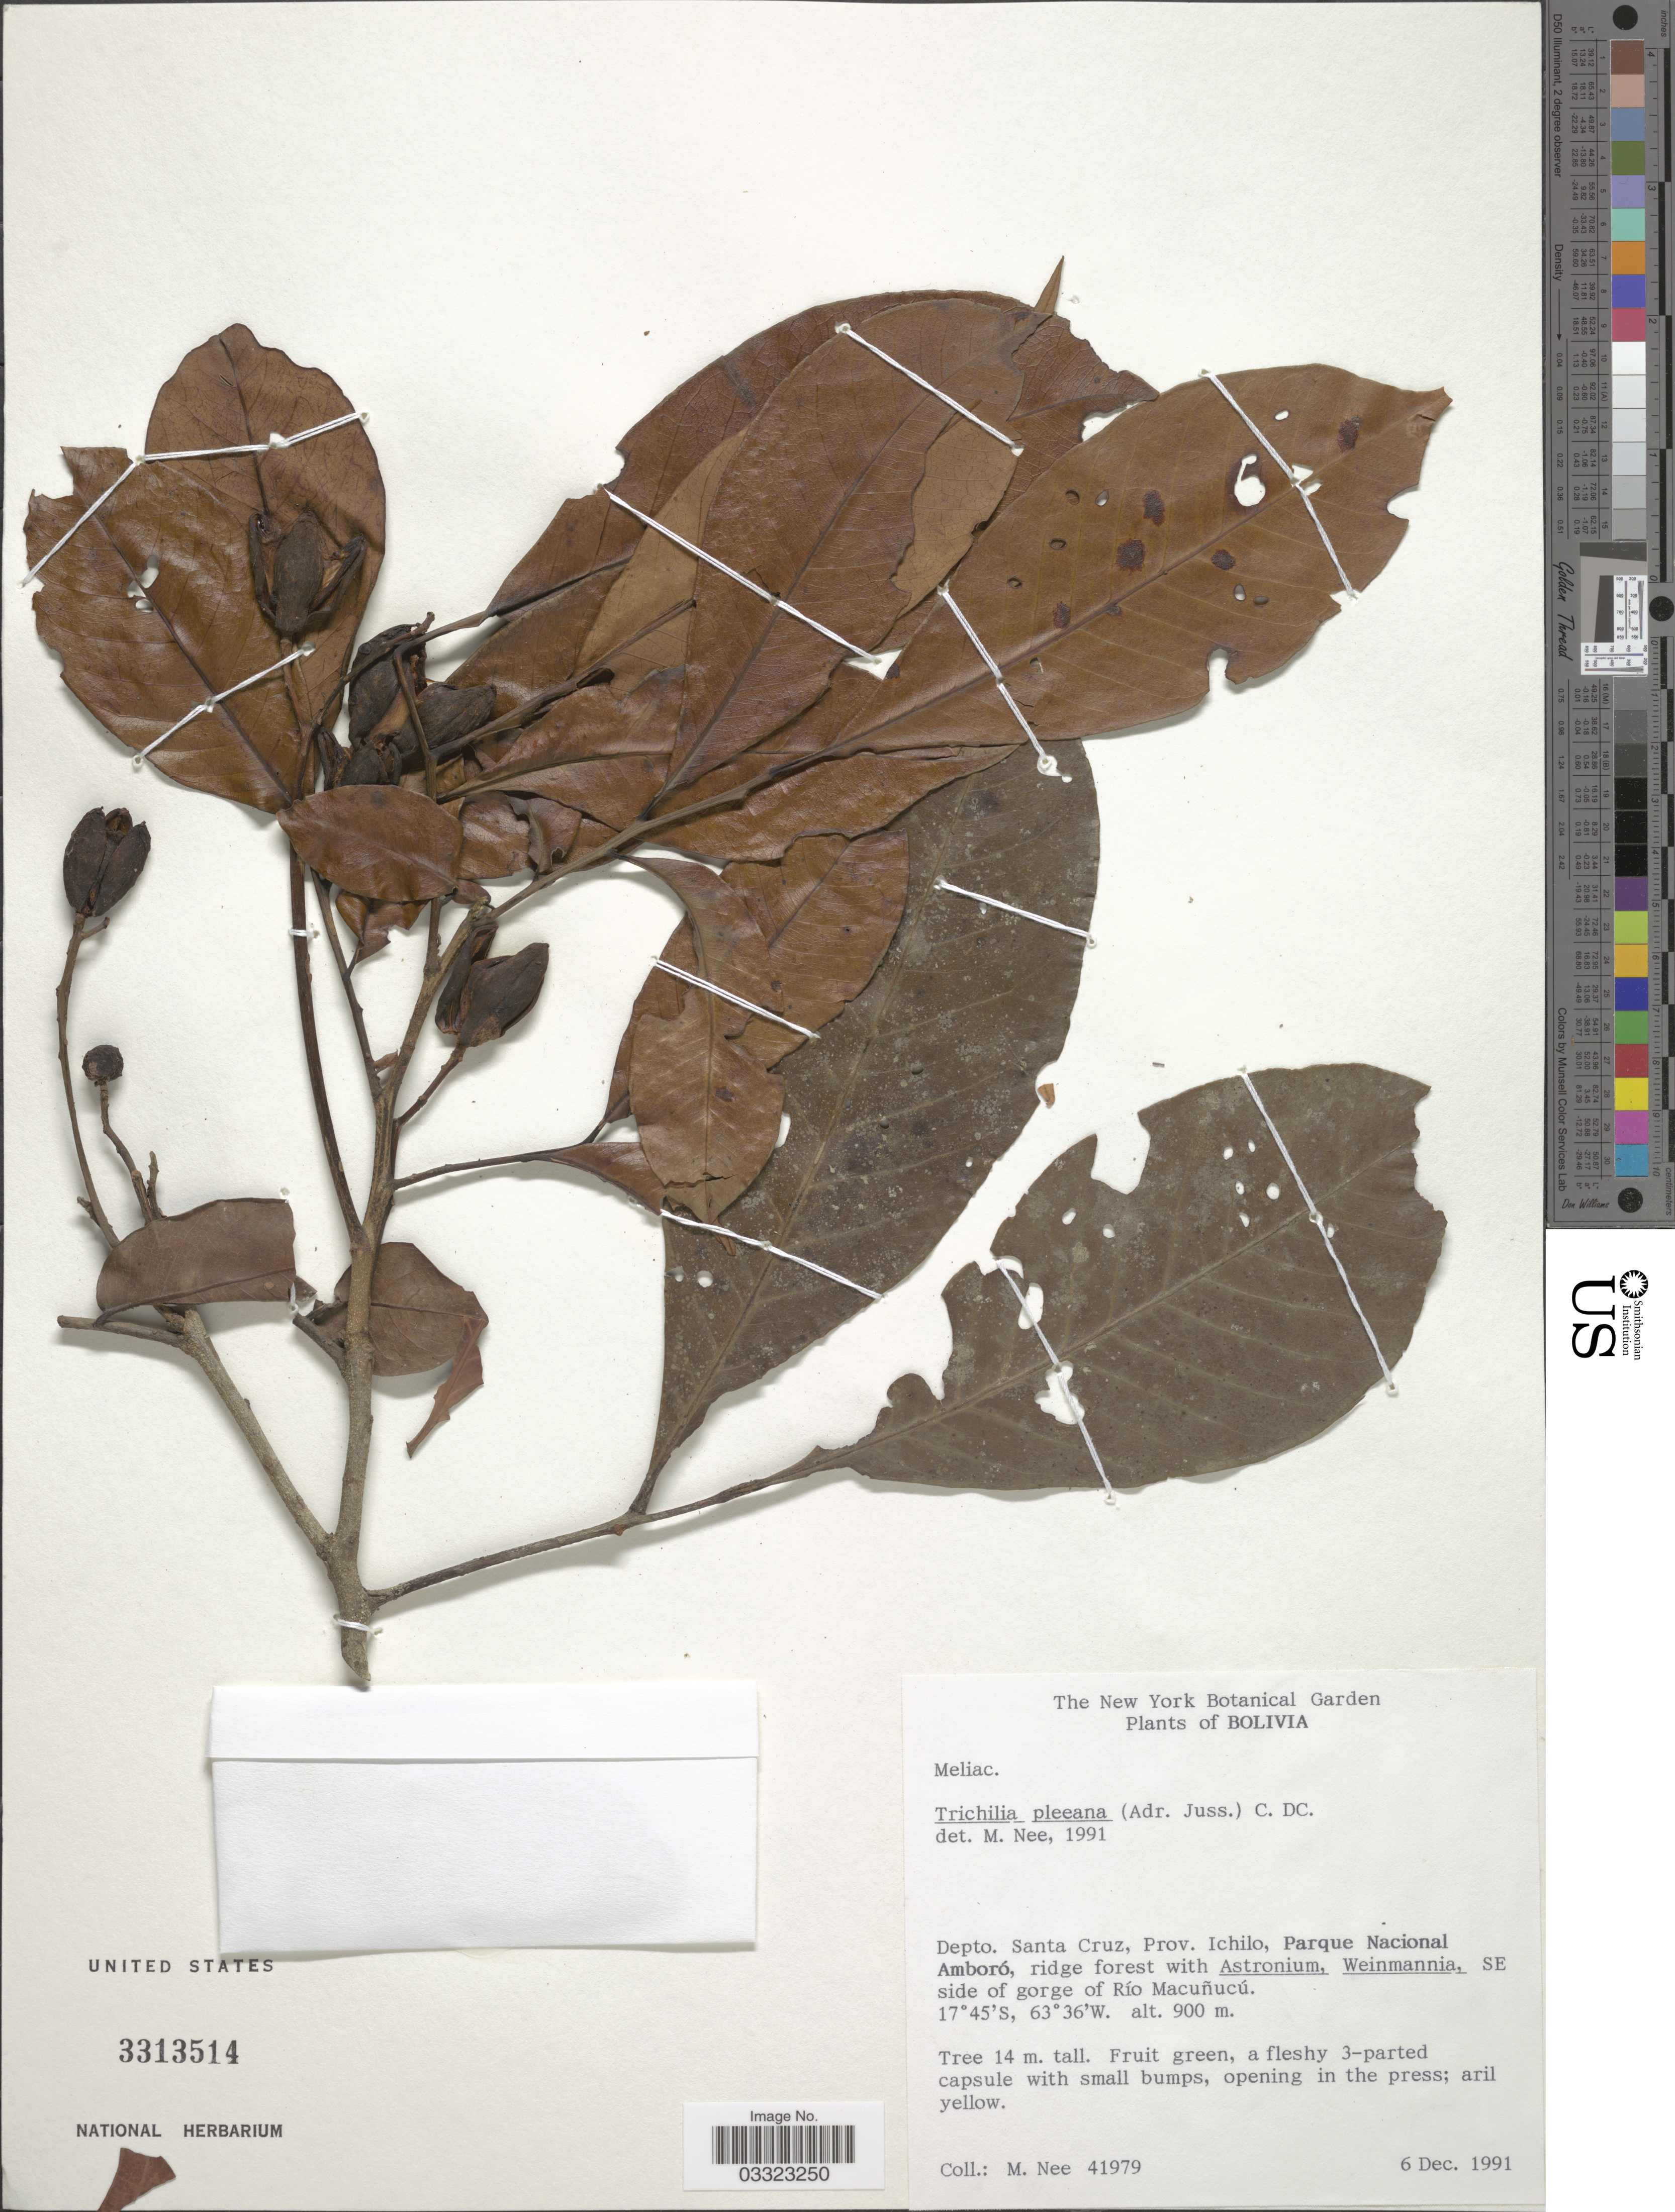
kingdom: Plantae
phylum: Tracheophyta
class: Magnoliopsida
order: Sapindales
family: Meliaceae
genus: Trichilia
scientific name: Trichilia pleeana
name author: (A. Juss.) C. DC.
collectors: M. Nee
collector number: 41979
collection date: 1991-12-06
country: Bolivia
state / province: Santa Cruz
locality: Depto. Santa Cruz, Prov. Ichilo, Parque Nacional Amboró, SE side of gorge of Río Macuñucú.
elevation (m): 900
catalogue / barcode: US 3313514